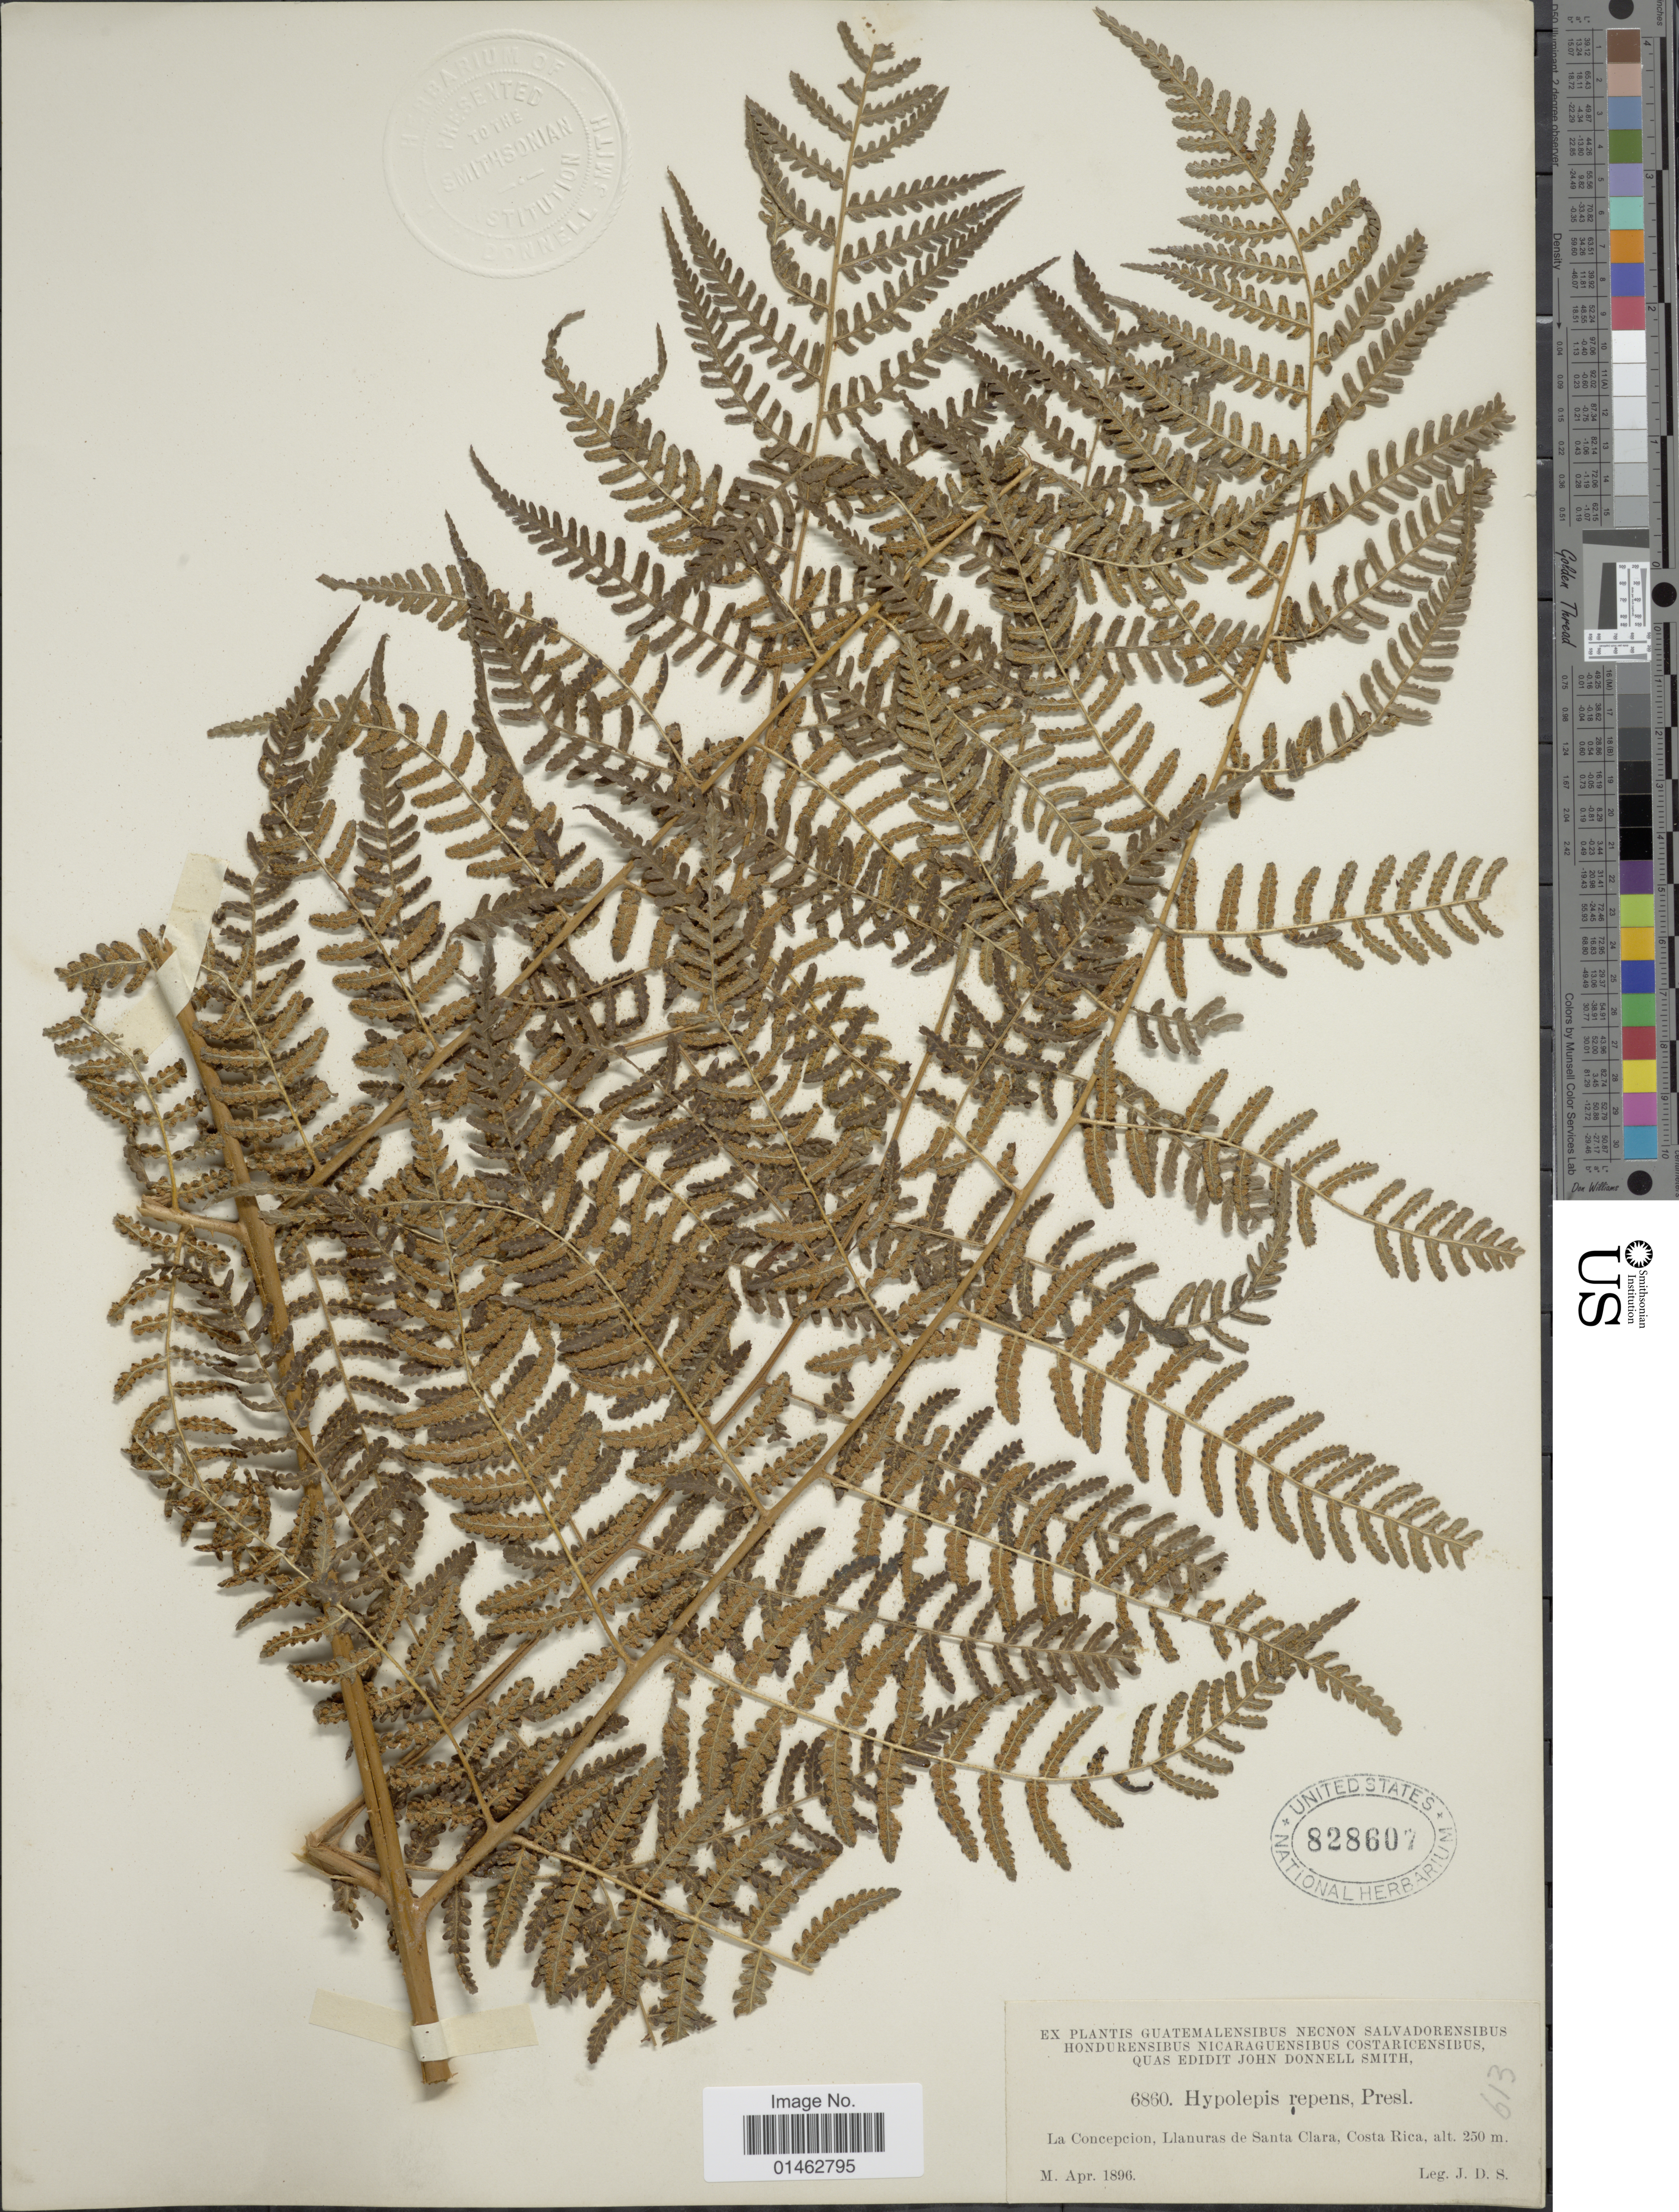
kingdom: Plantae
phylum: Tracheophyta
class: Polypodiopsida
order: Polypodiales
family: Dennstaedtiaceae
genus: Hypolepis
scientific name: Hypolepis repens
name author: (L.) C. Presl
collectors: J. D. Smith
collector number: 6860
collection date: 1896-04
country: Costa Rica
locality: La Concepcion, Llanuras de Santa Clara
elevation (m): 250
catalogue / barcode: US 828607